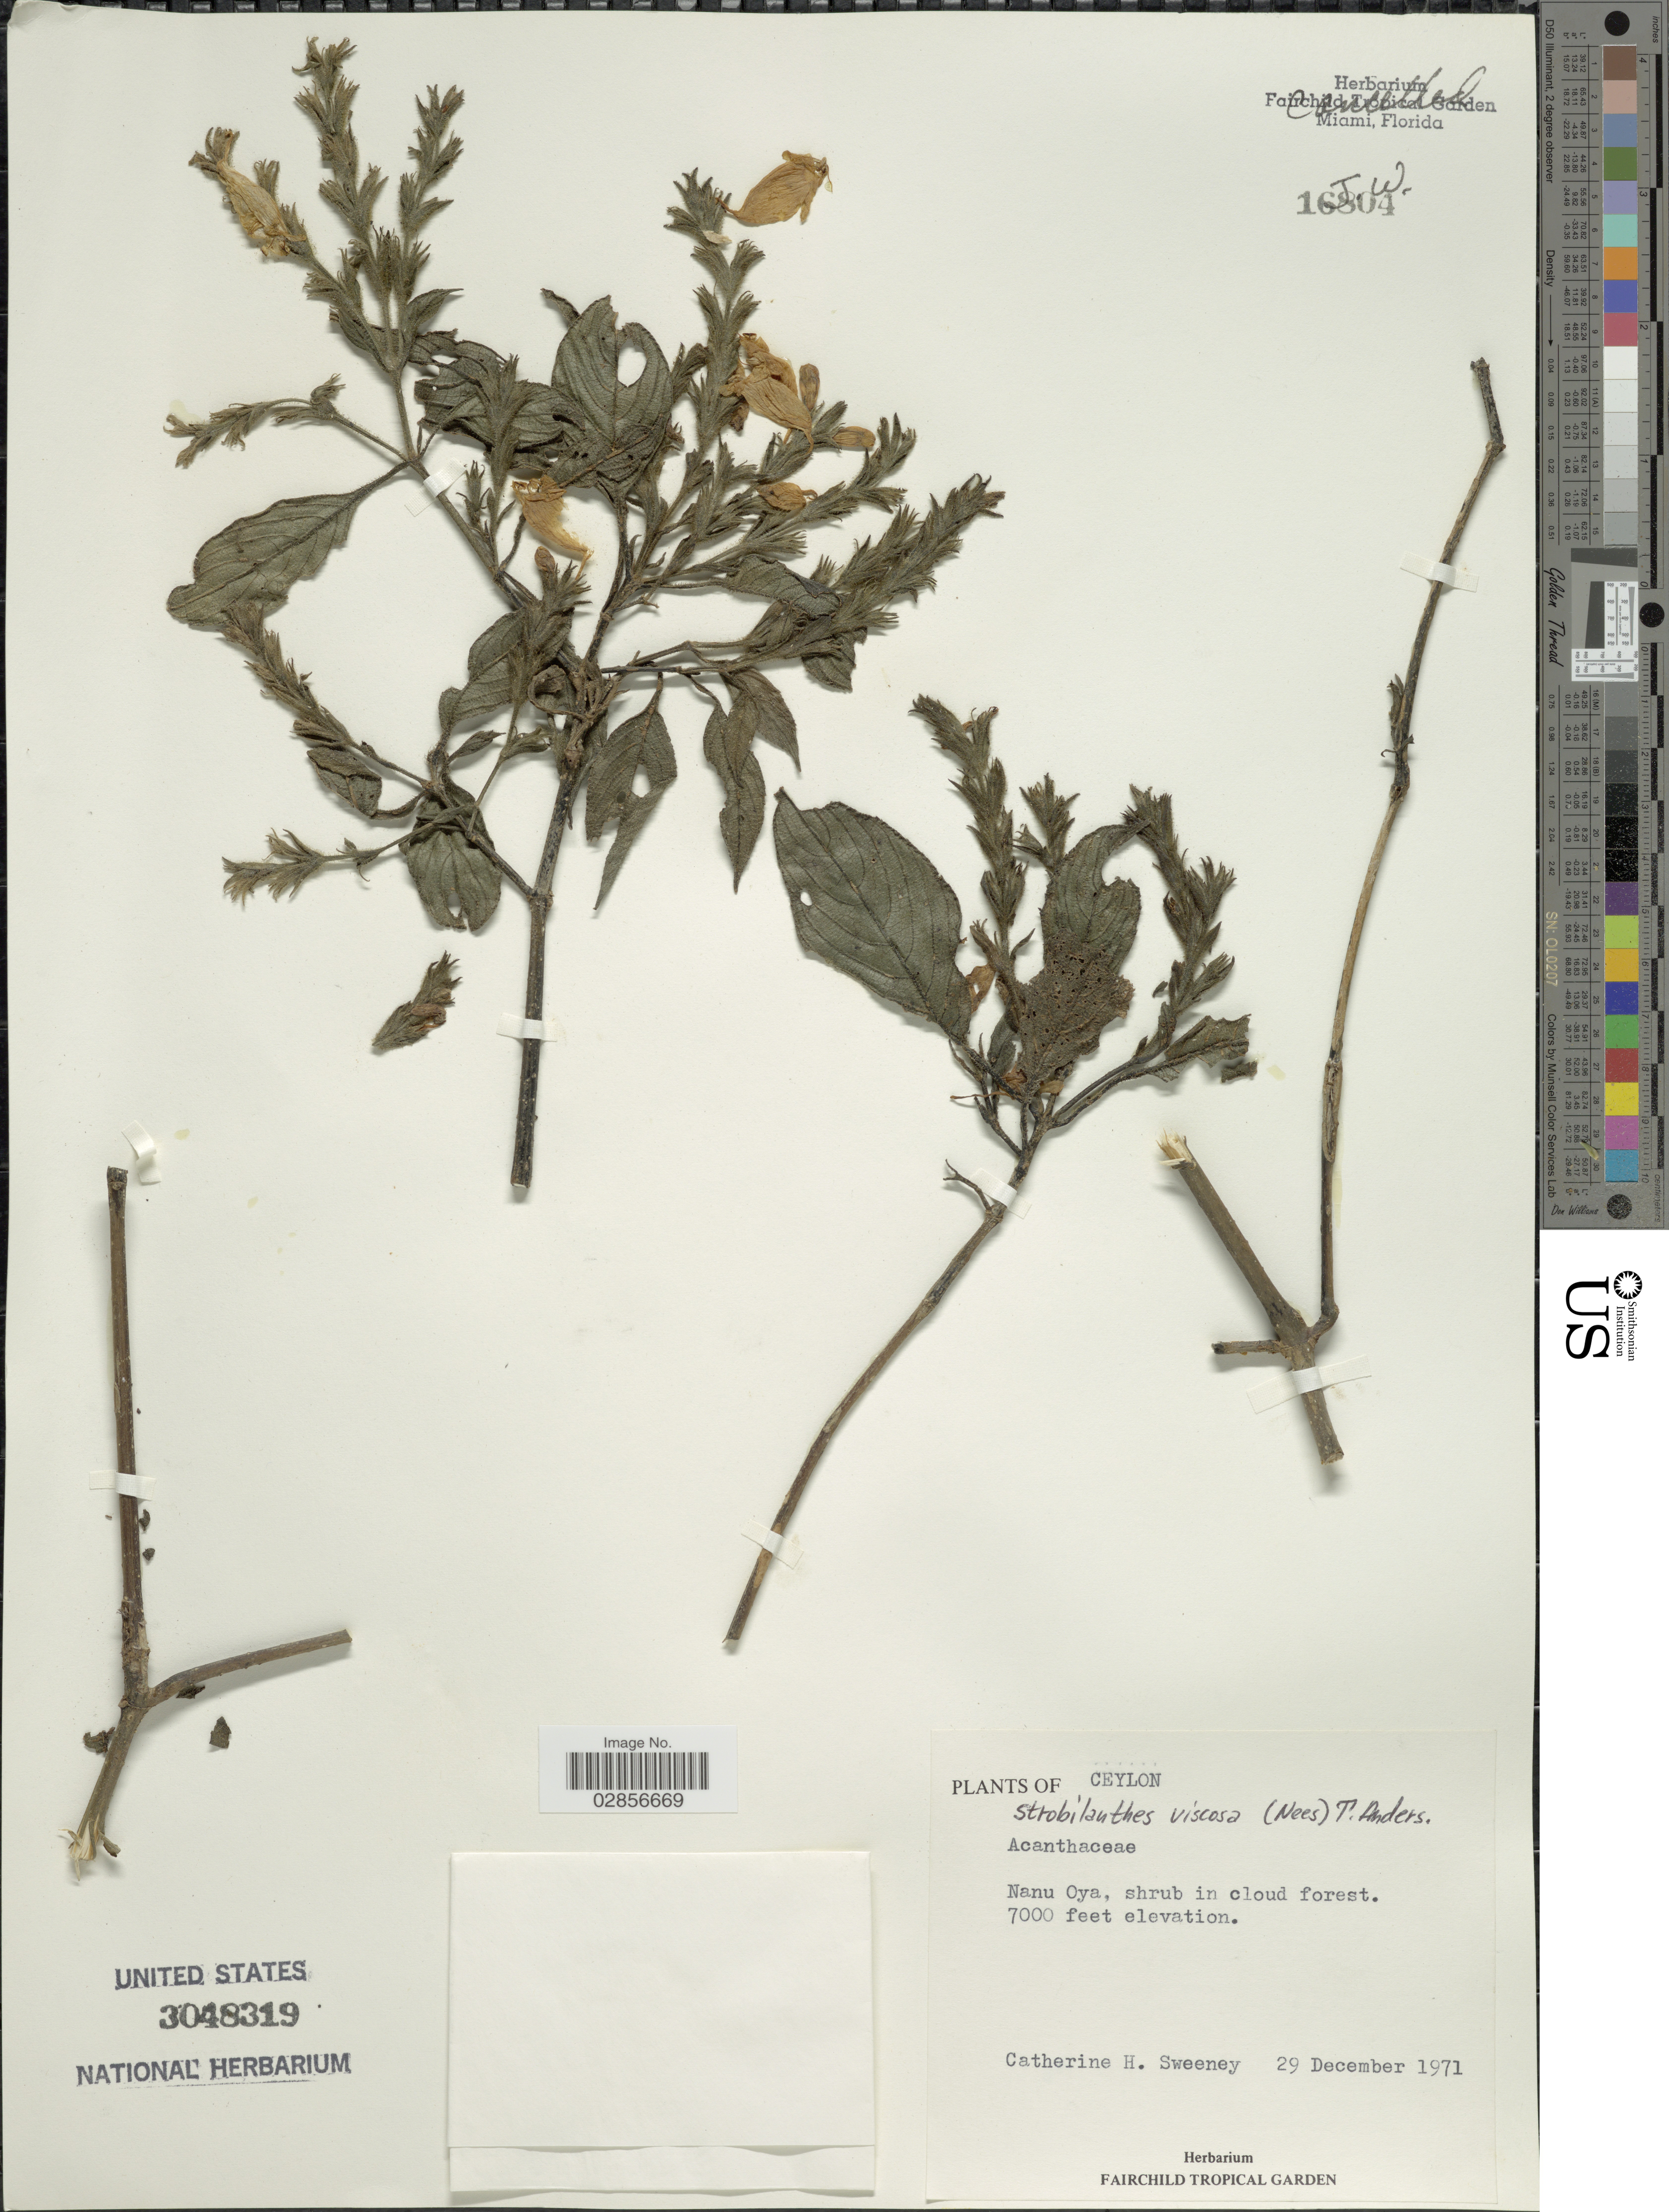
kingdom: Plantae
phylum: Tracheophyta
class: Magnoliopsida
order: Lamiales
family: Acanthaceae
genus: Strobilanthes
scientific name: Strobilanthes viscosa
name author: T. Anderson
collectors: C. Sweeney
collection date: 1971-12-29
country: Sri Lanka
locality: Ceylon, Nanu Oya.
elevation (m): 2134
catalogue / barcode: US 3048319